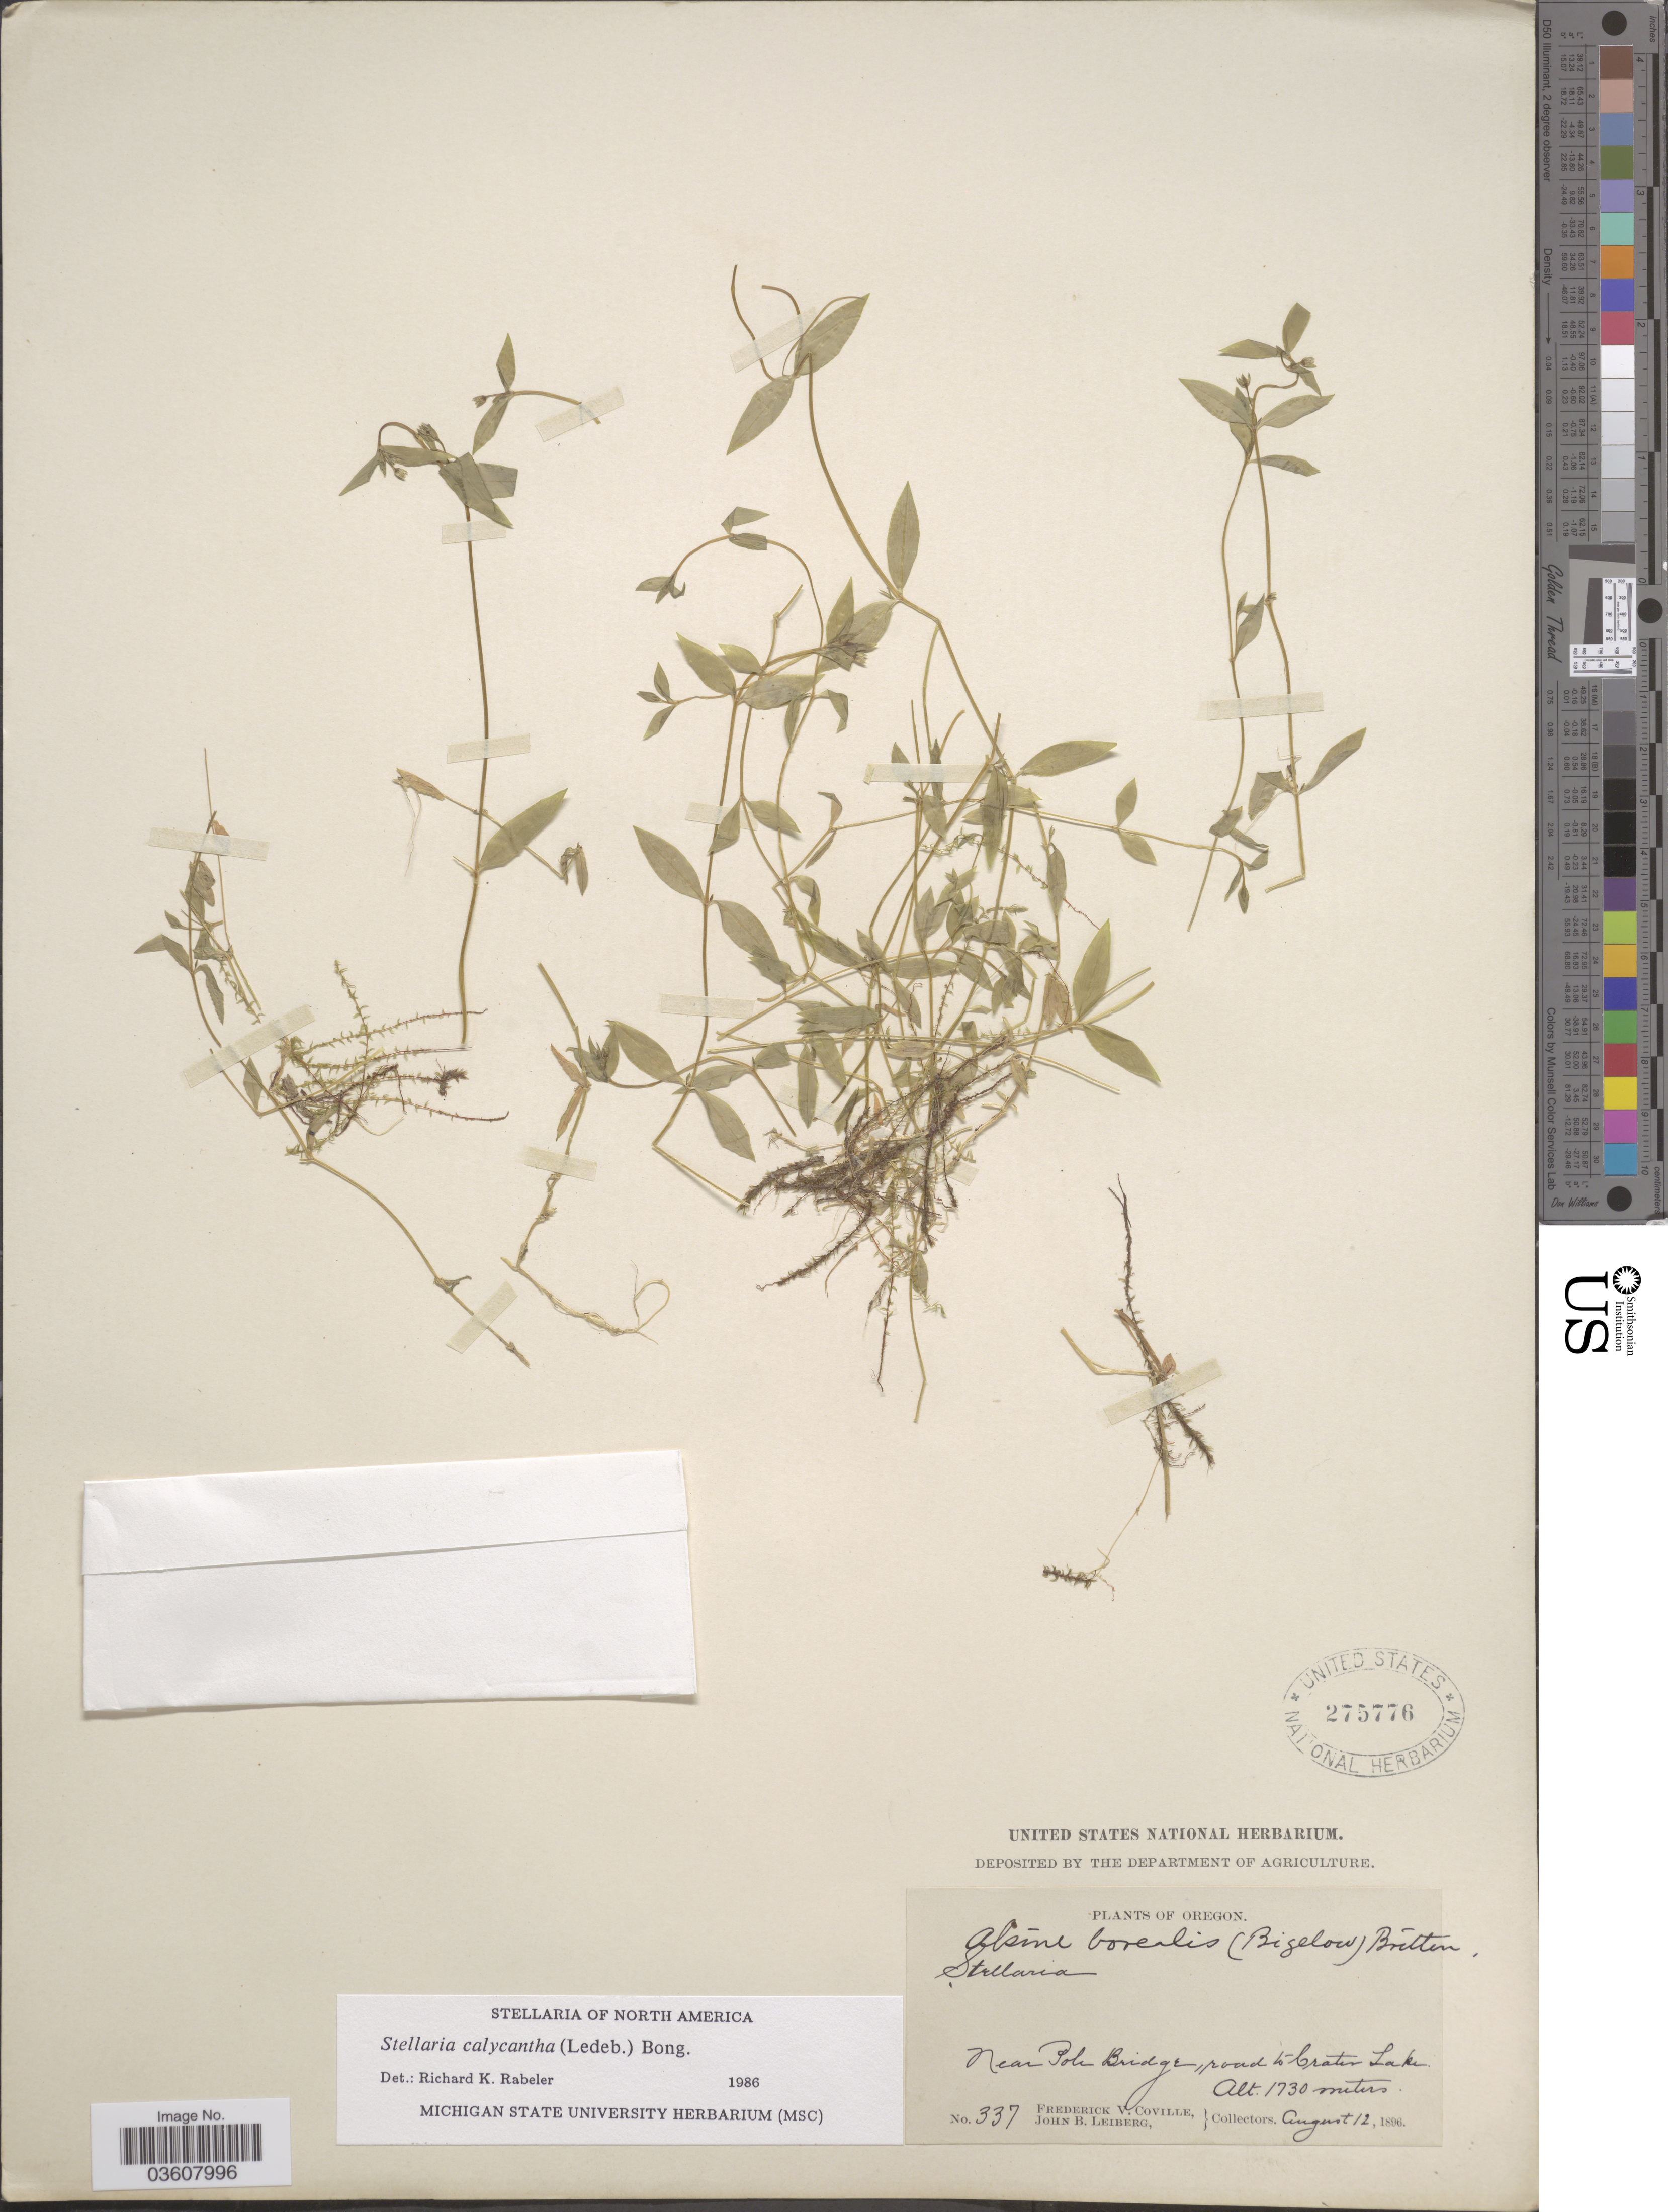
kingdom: Plantae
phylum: Tracheophyta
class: Magnoliopsida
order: Caryophyllales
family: Caryophyllaceae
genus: Stellaria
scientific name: Stellaria calycantha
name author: (Ledeb.) Bong.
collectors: F. V. Coville & J. B. Leiberg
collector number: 337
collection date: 1896-08-12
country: United States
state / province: Oregon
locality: Near Pole Bridge, road to Crater Lake.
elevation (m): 1730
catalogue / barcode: US 275776